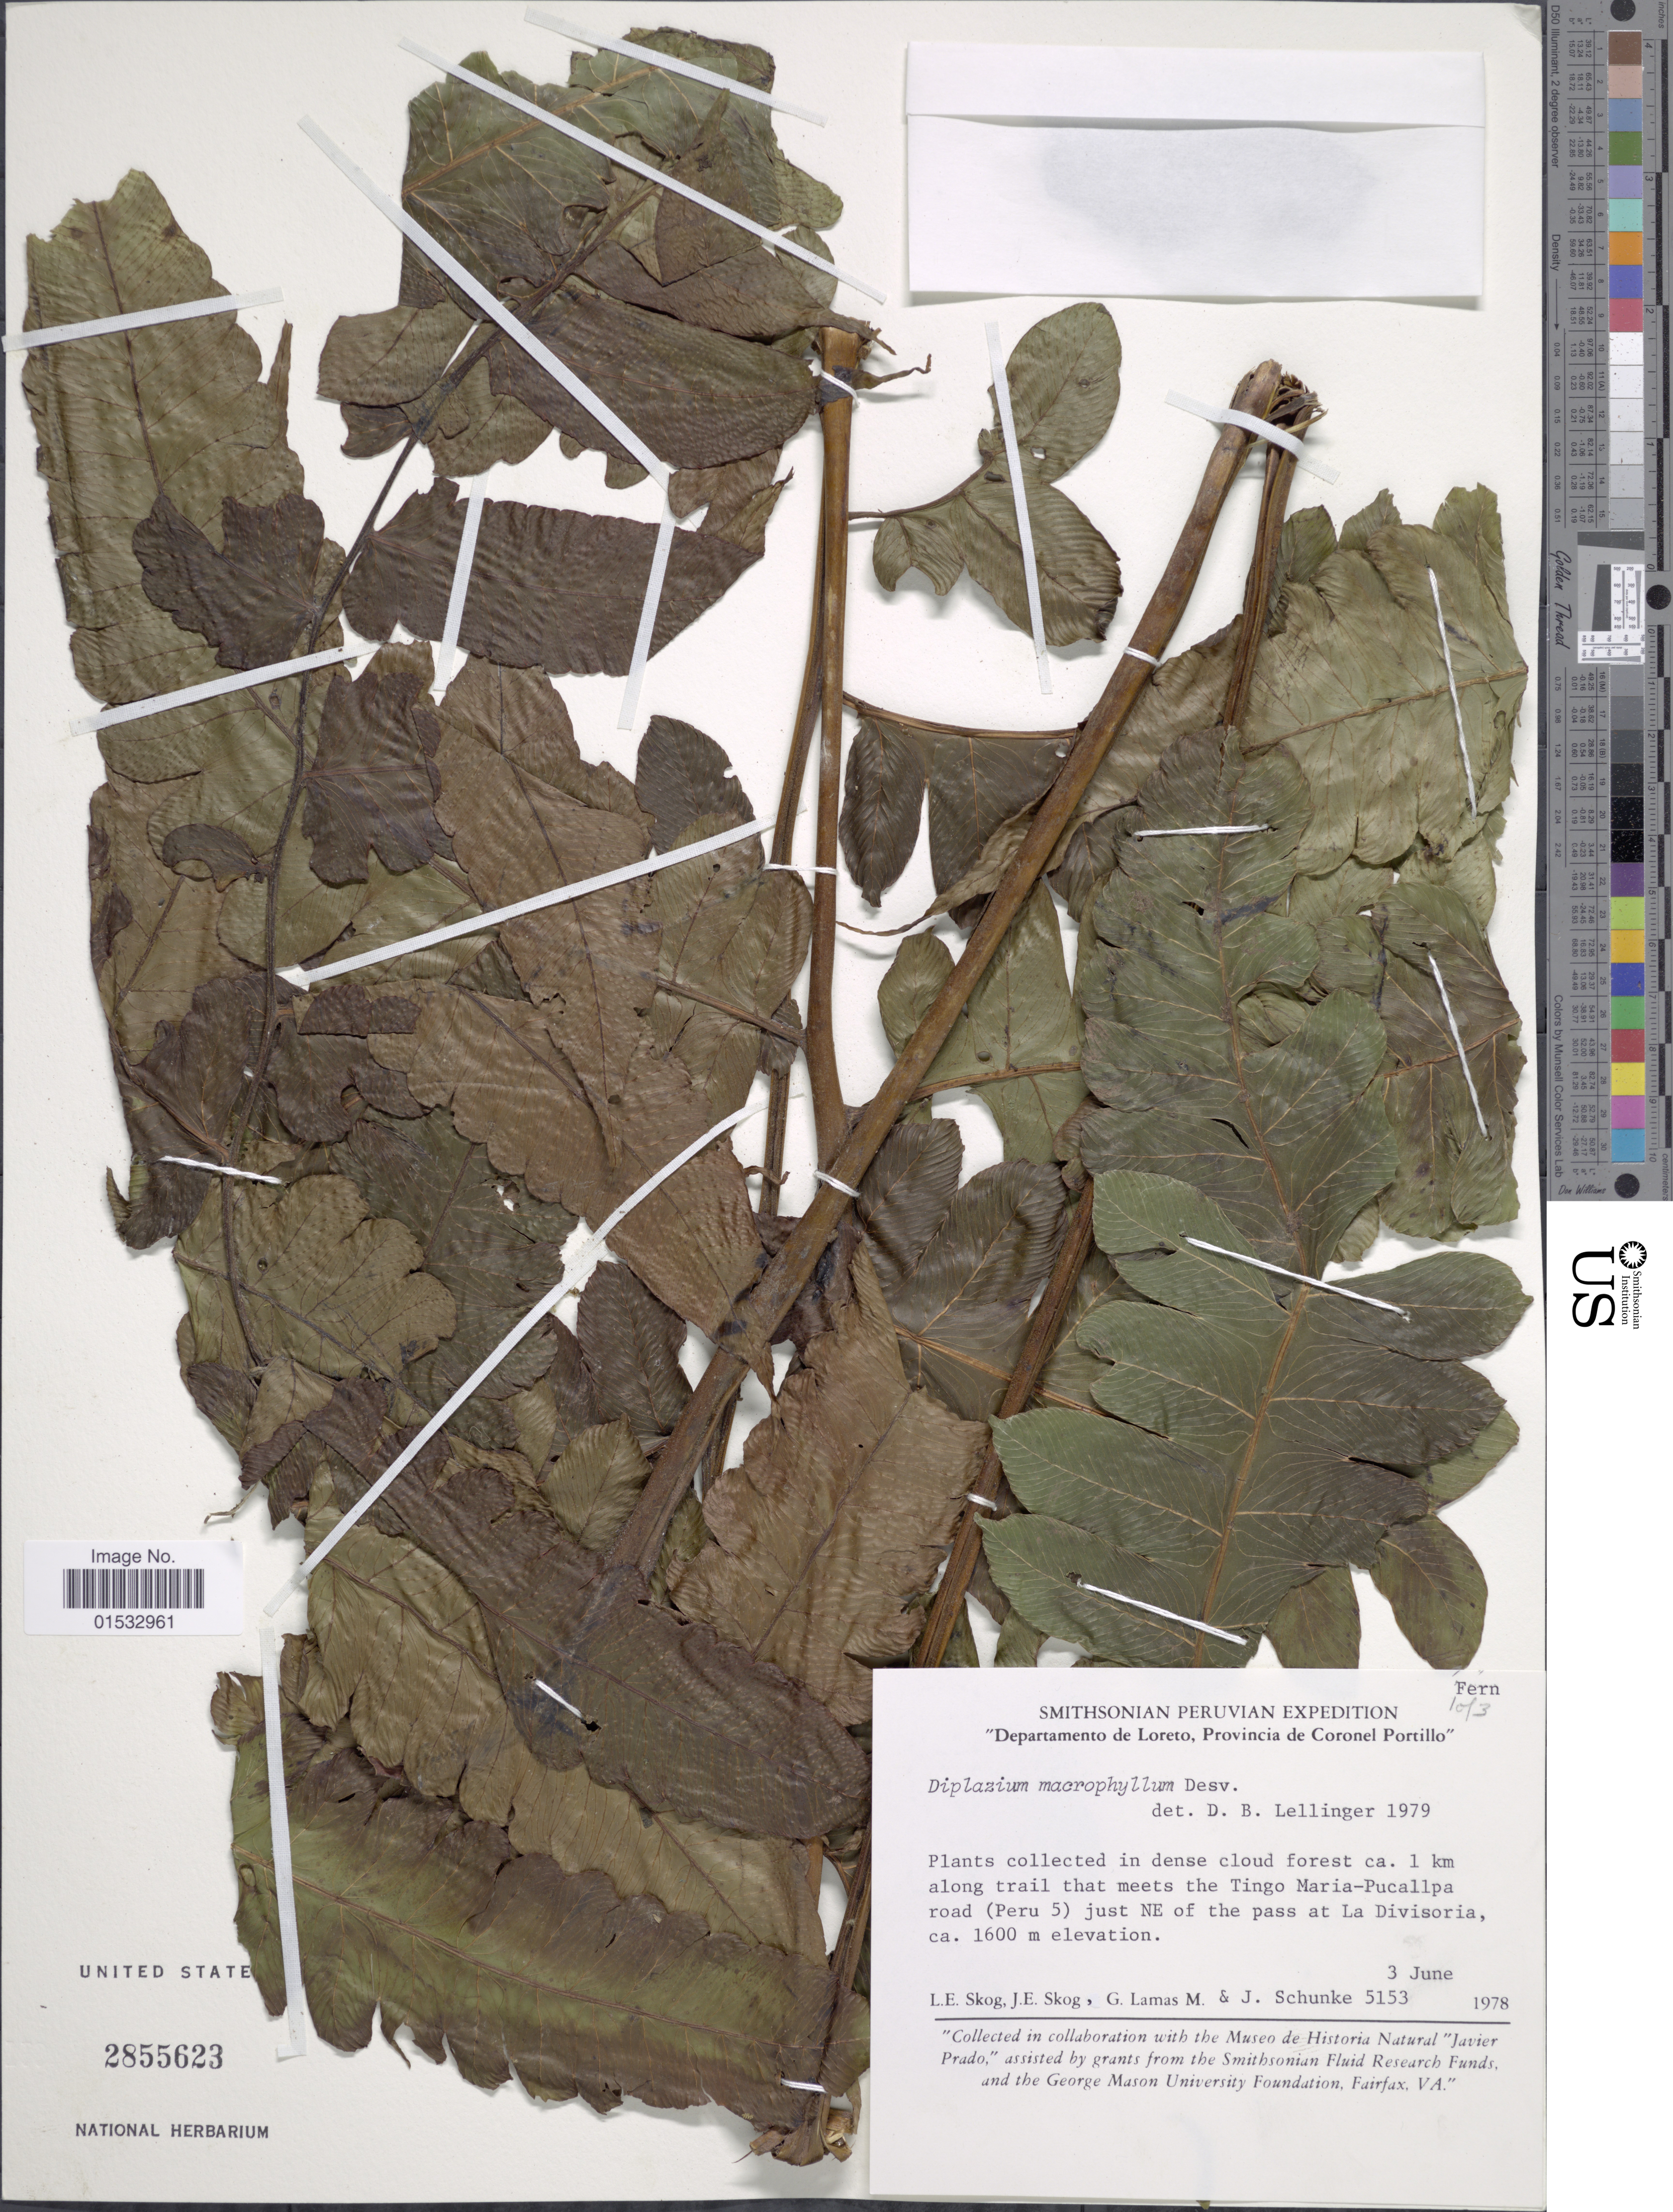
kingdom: Plantae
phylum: Tracheophyta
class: Polypodiopsida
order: Polypodiales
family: Athyriaceae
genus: Diplazium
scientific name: Diplazium macrophyllum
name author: Desv.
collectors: L. E. Skog, J. E. Skog, G. Lamas M. & J. M. Schunke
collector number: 5153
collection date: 1978-06-03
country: Peru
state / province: Loreto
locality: Provincia Coronel Portillo, ca. 1 km along trail that meets the Tingo Maria- Pucallpa road (Peru 5) just NE of the pass at La Divisoria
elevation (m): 1600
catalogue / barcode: US 2855623